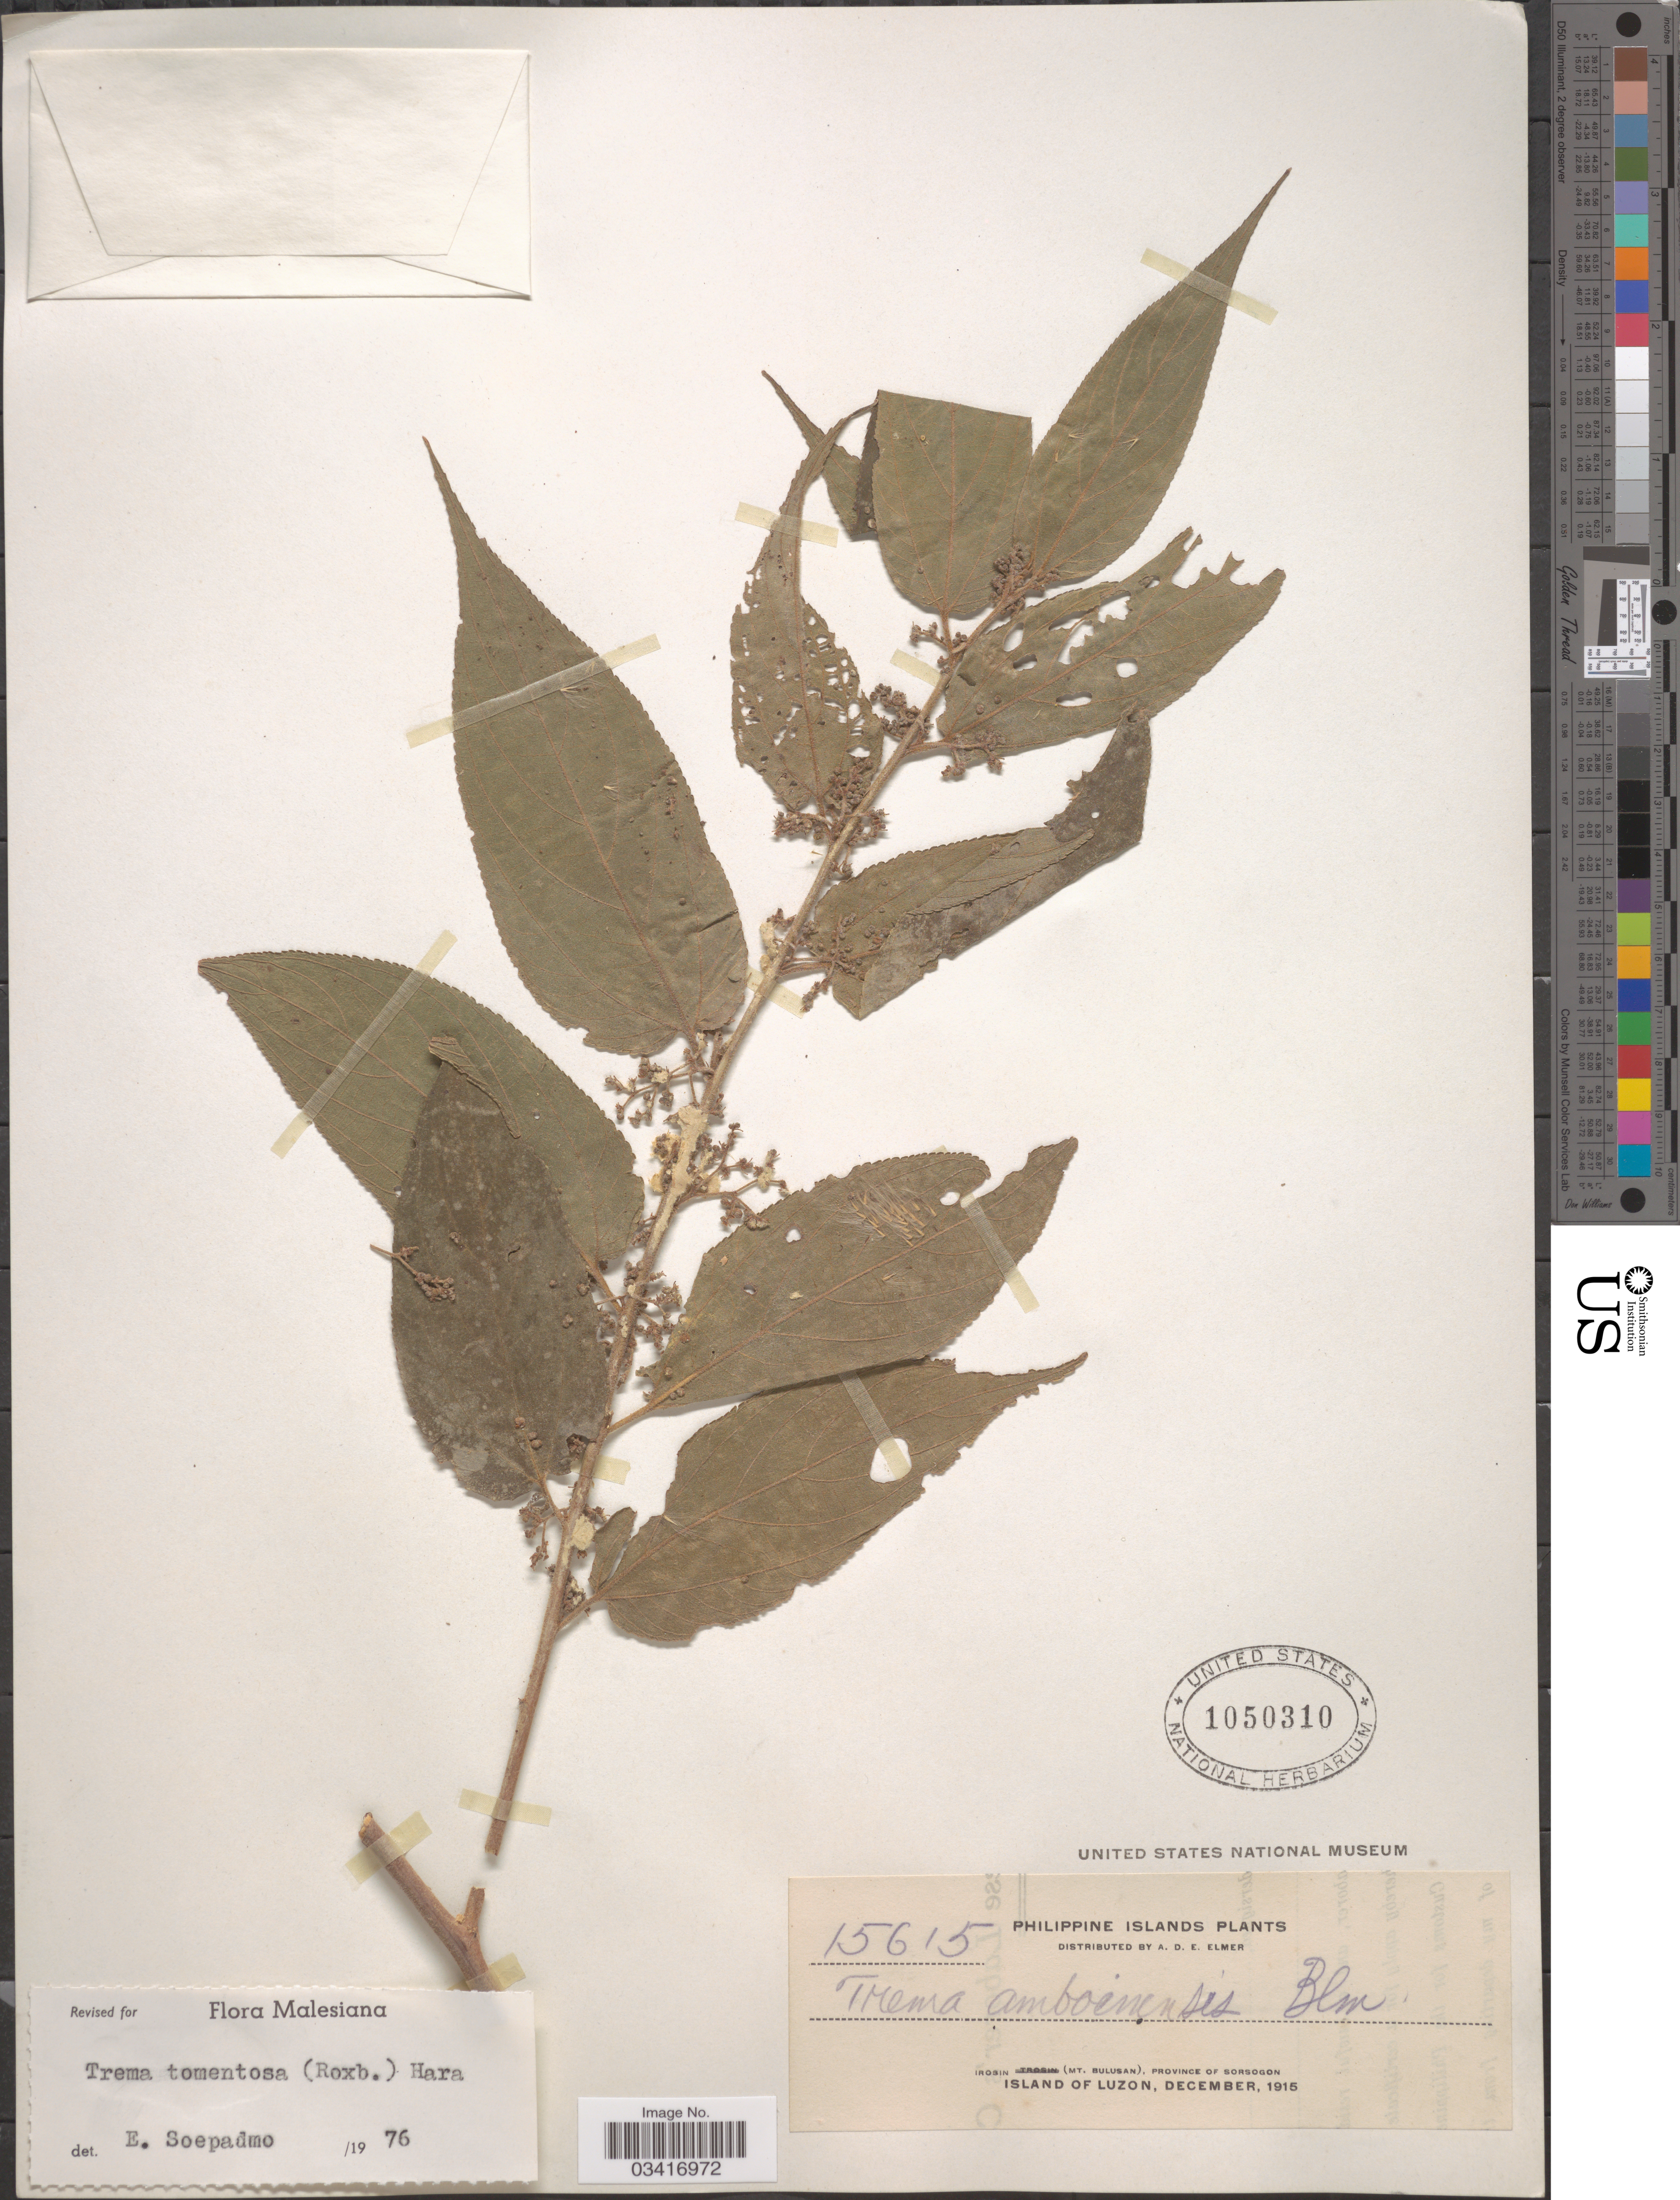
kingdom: Plantae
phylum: Tracheophyta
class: Magnoliopsida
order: Rosales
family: Cannabaceae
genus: Trema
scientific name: Trema tomentosum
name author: (Roxb.) Y. Hara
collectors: A. D. E. Elmer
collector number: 15615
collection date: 1915-12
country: Philippines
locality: Irosin (Mt. Bulusan), Province of Sorsogon. Island of Luzon.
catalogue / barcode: US 1050310